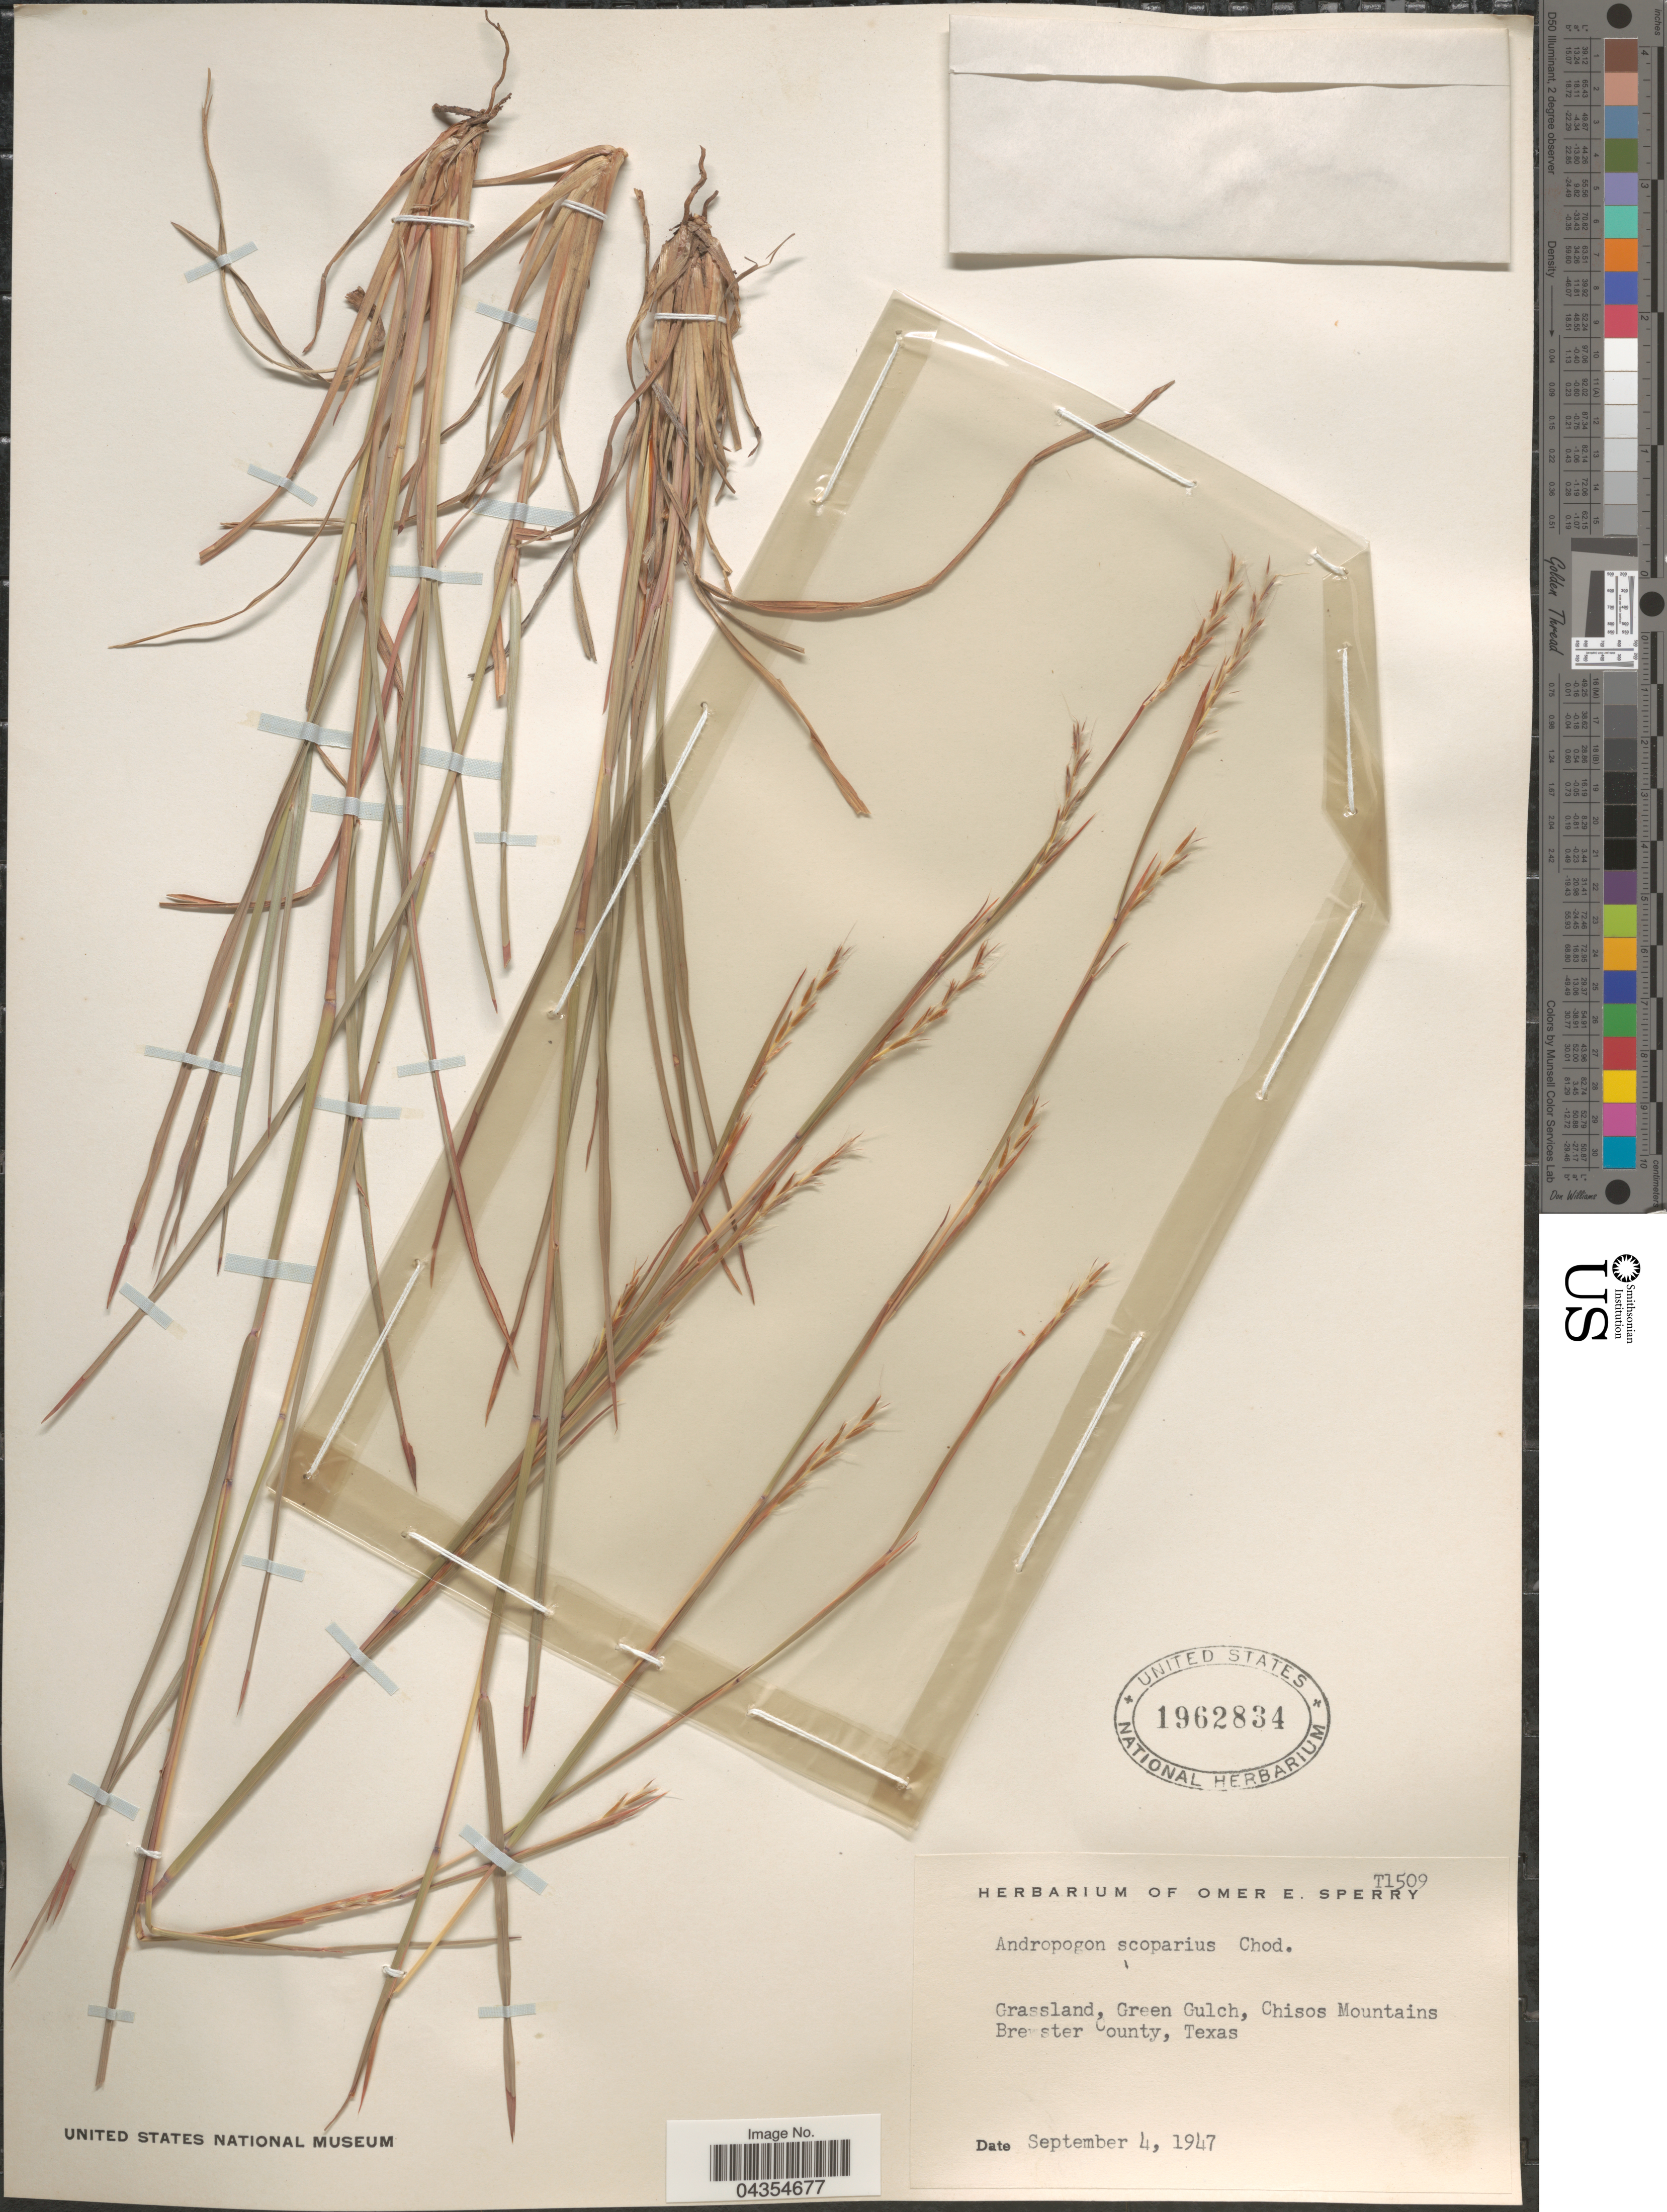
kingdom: Plantae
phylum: Tracheophyta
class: Liliopsida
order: Poales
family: Poaceae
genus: Schizachyrium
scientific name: Schizachyrium scoparium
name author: (Michx.) Nash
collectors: ex. herb. Omer E. Sperry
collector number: T1509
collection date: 1947-09-04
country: United States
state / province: Texas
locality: Grassland, Green Gulch, Chicos Mountains Brewster County.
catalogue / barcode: US 1962834